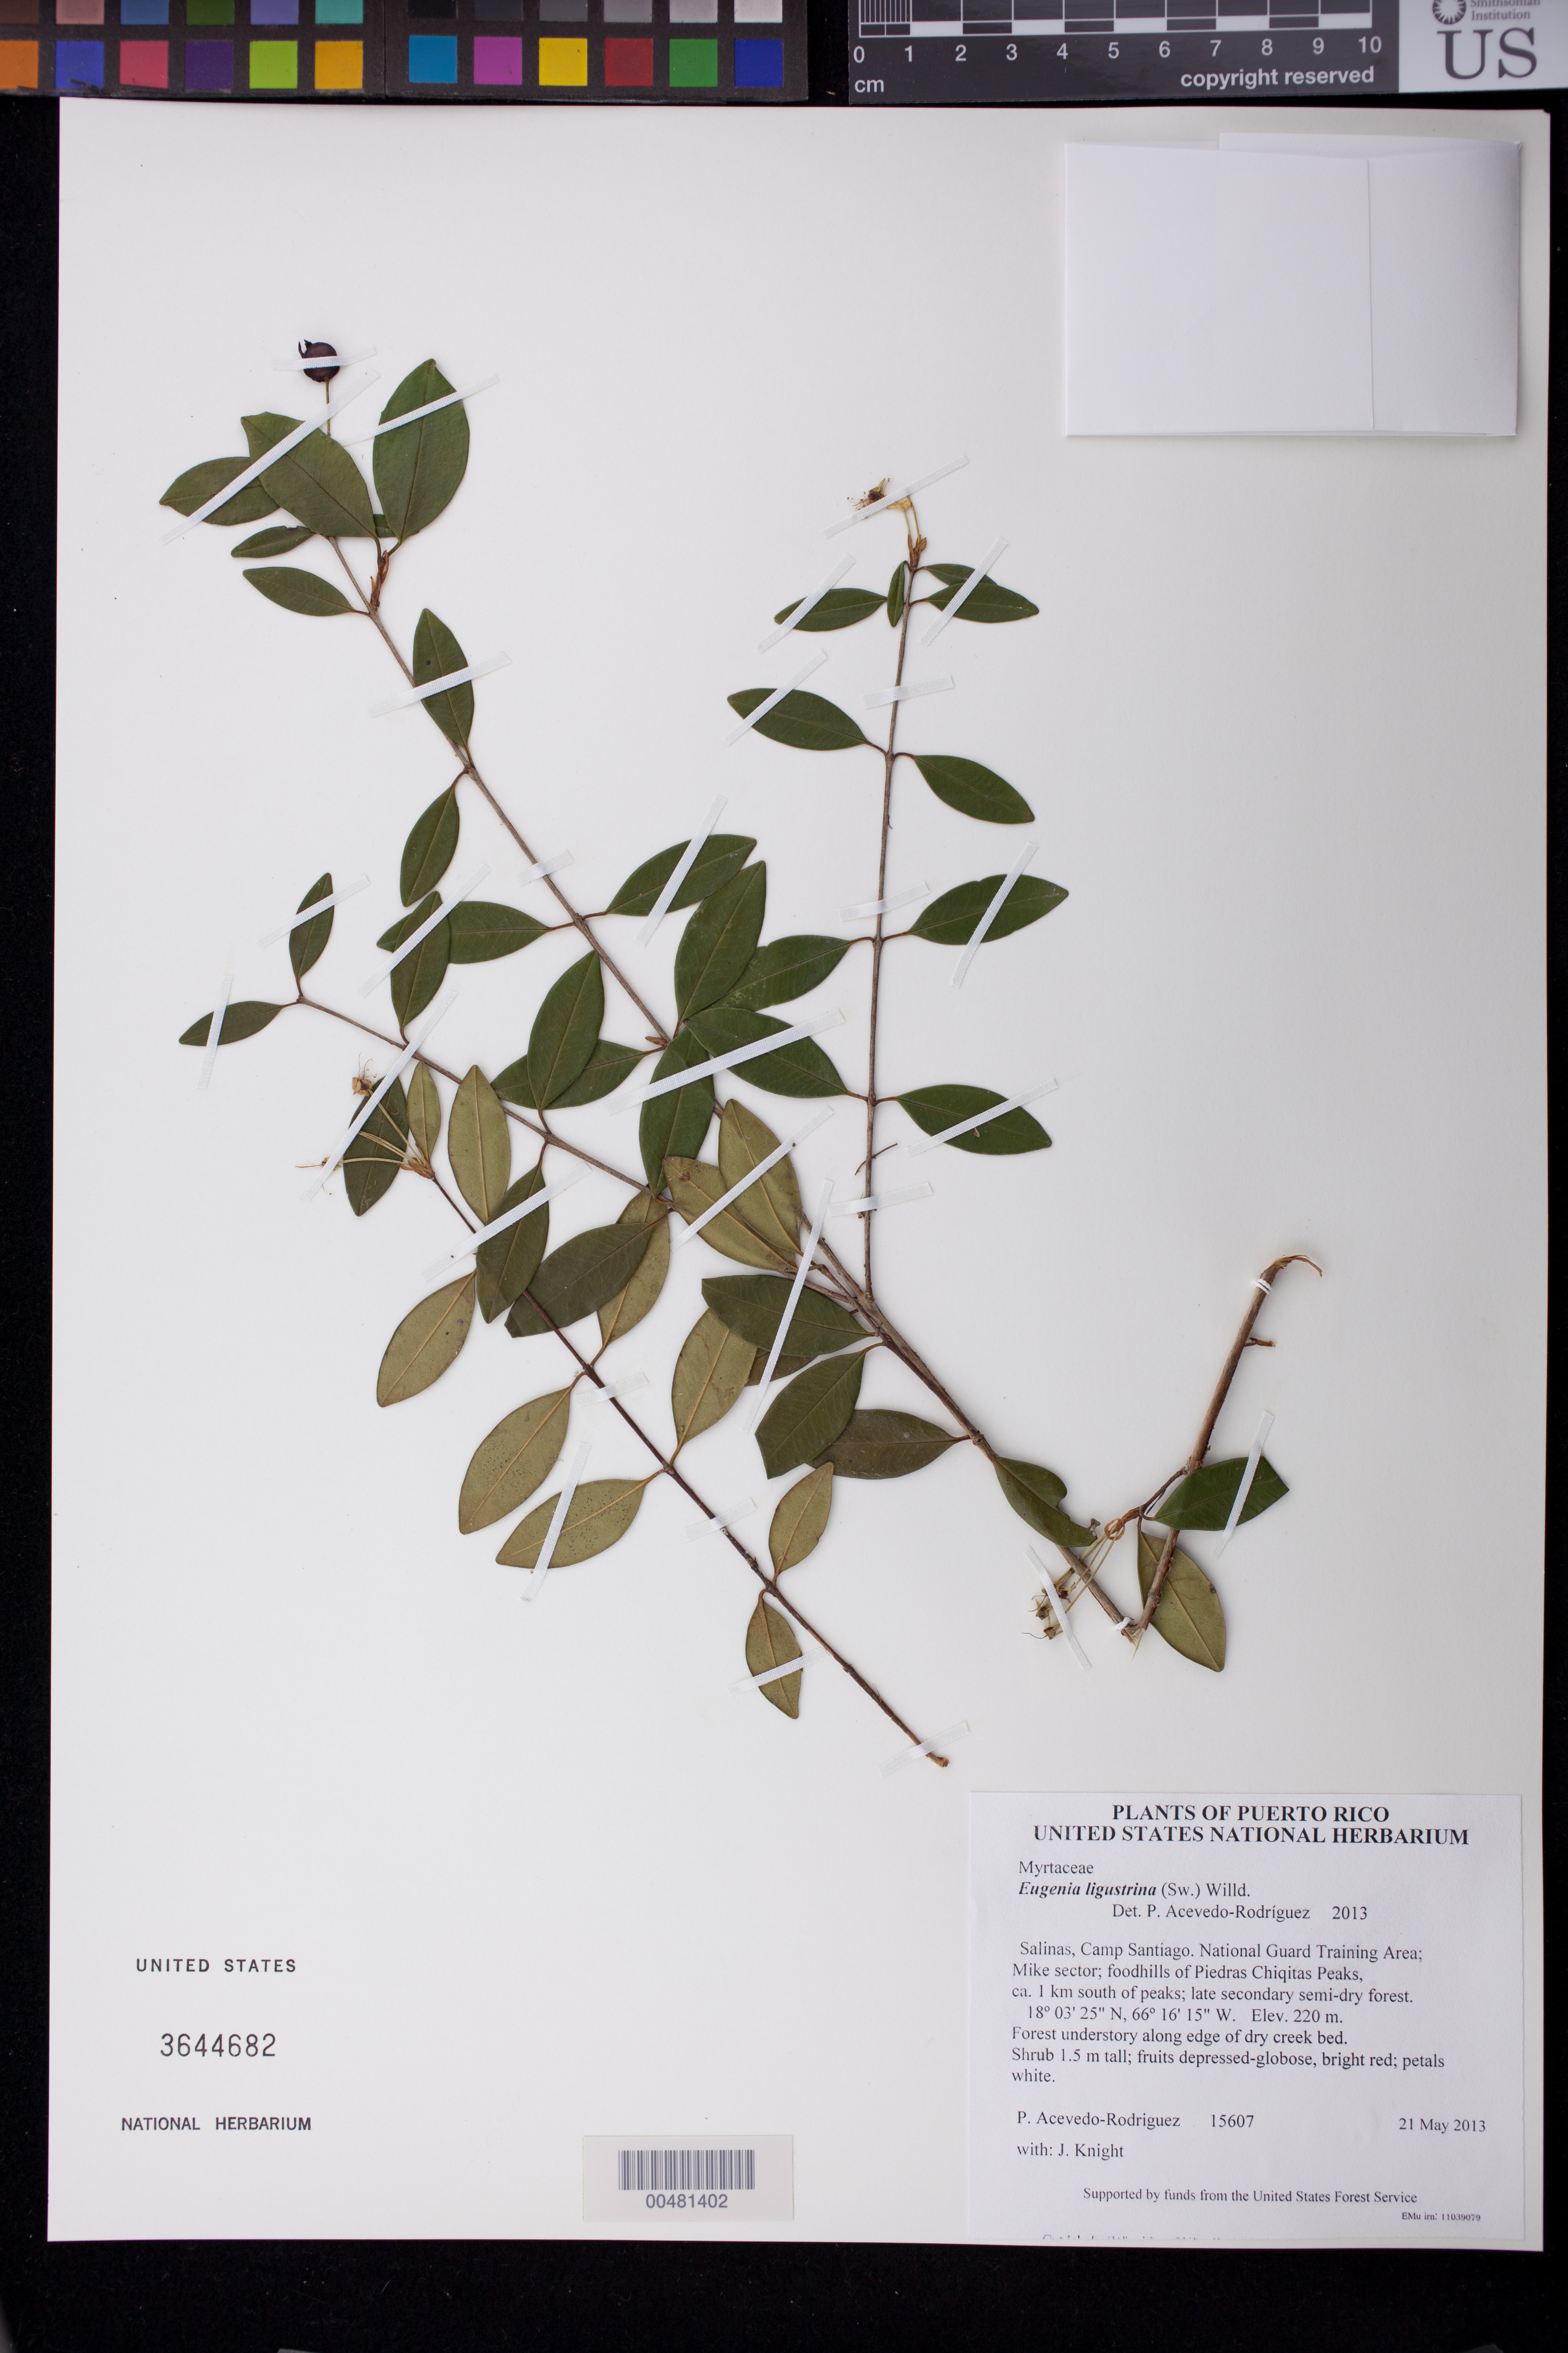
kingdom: Plantae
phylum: Tracheophyta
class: Magnoliopsida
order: Myrtales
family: Myrtaceae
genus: Eugenia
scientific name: Eugenia ligustrina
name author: (Sw.) Willd.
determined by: Acevedo-Rodríguez, P., (BOT), Smithsonian Institution - National Museum of Natural History (UNITED STATES)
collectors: P. Acevedo-Rodr. & J. Knight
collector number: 15607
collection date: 2013-05-21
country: Puerto Rico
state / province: Salinas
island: Puerto Rico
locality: Camp Santiago. National Guard Training Area; Mike sector; foodhills of Piedras Chiqitas Peaks, ca. 1 km south of peaks; late secondary semi-dry forest.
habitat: Forest understory along edge of dry creek bed.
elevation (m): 220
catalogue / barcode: US 3644682